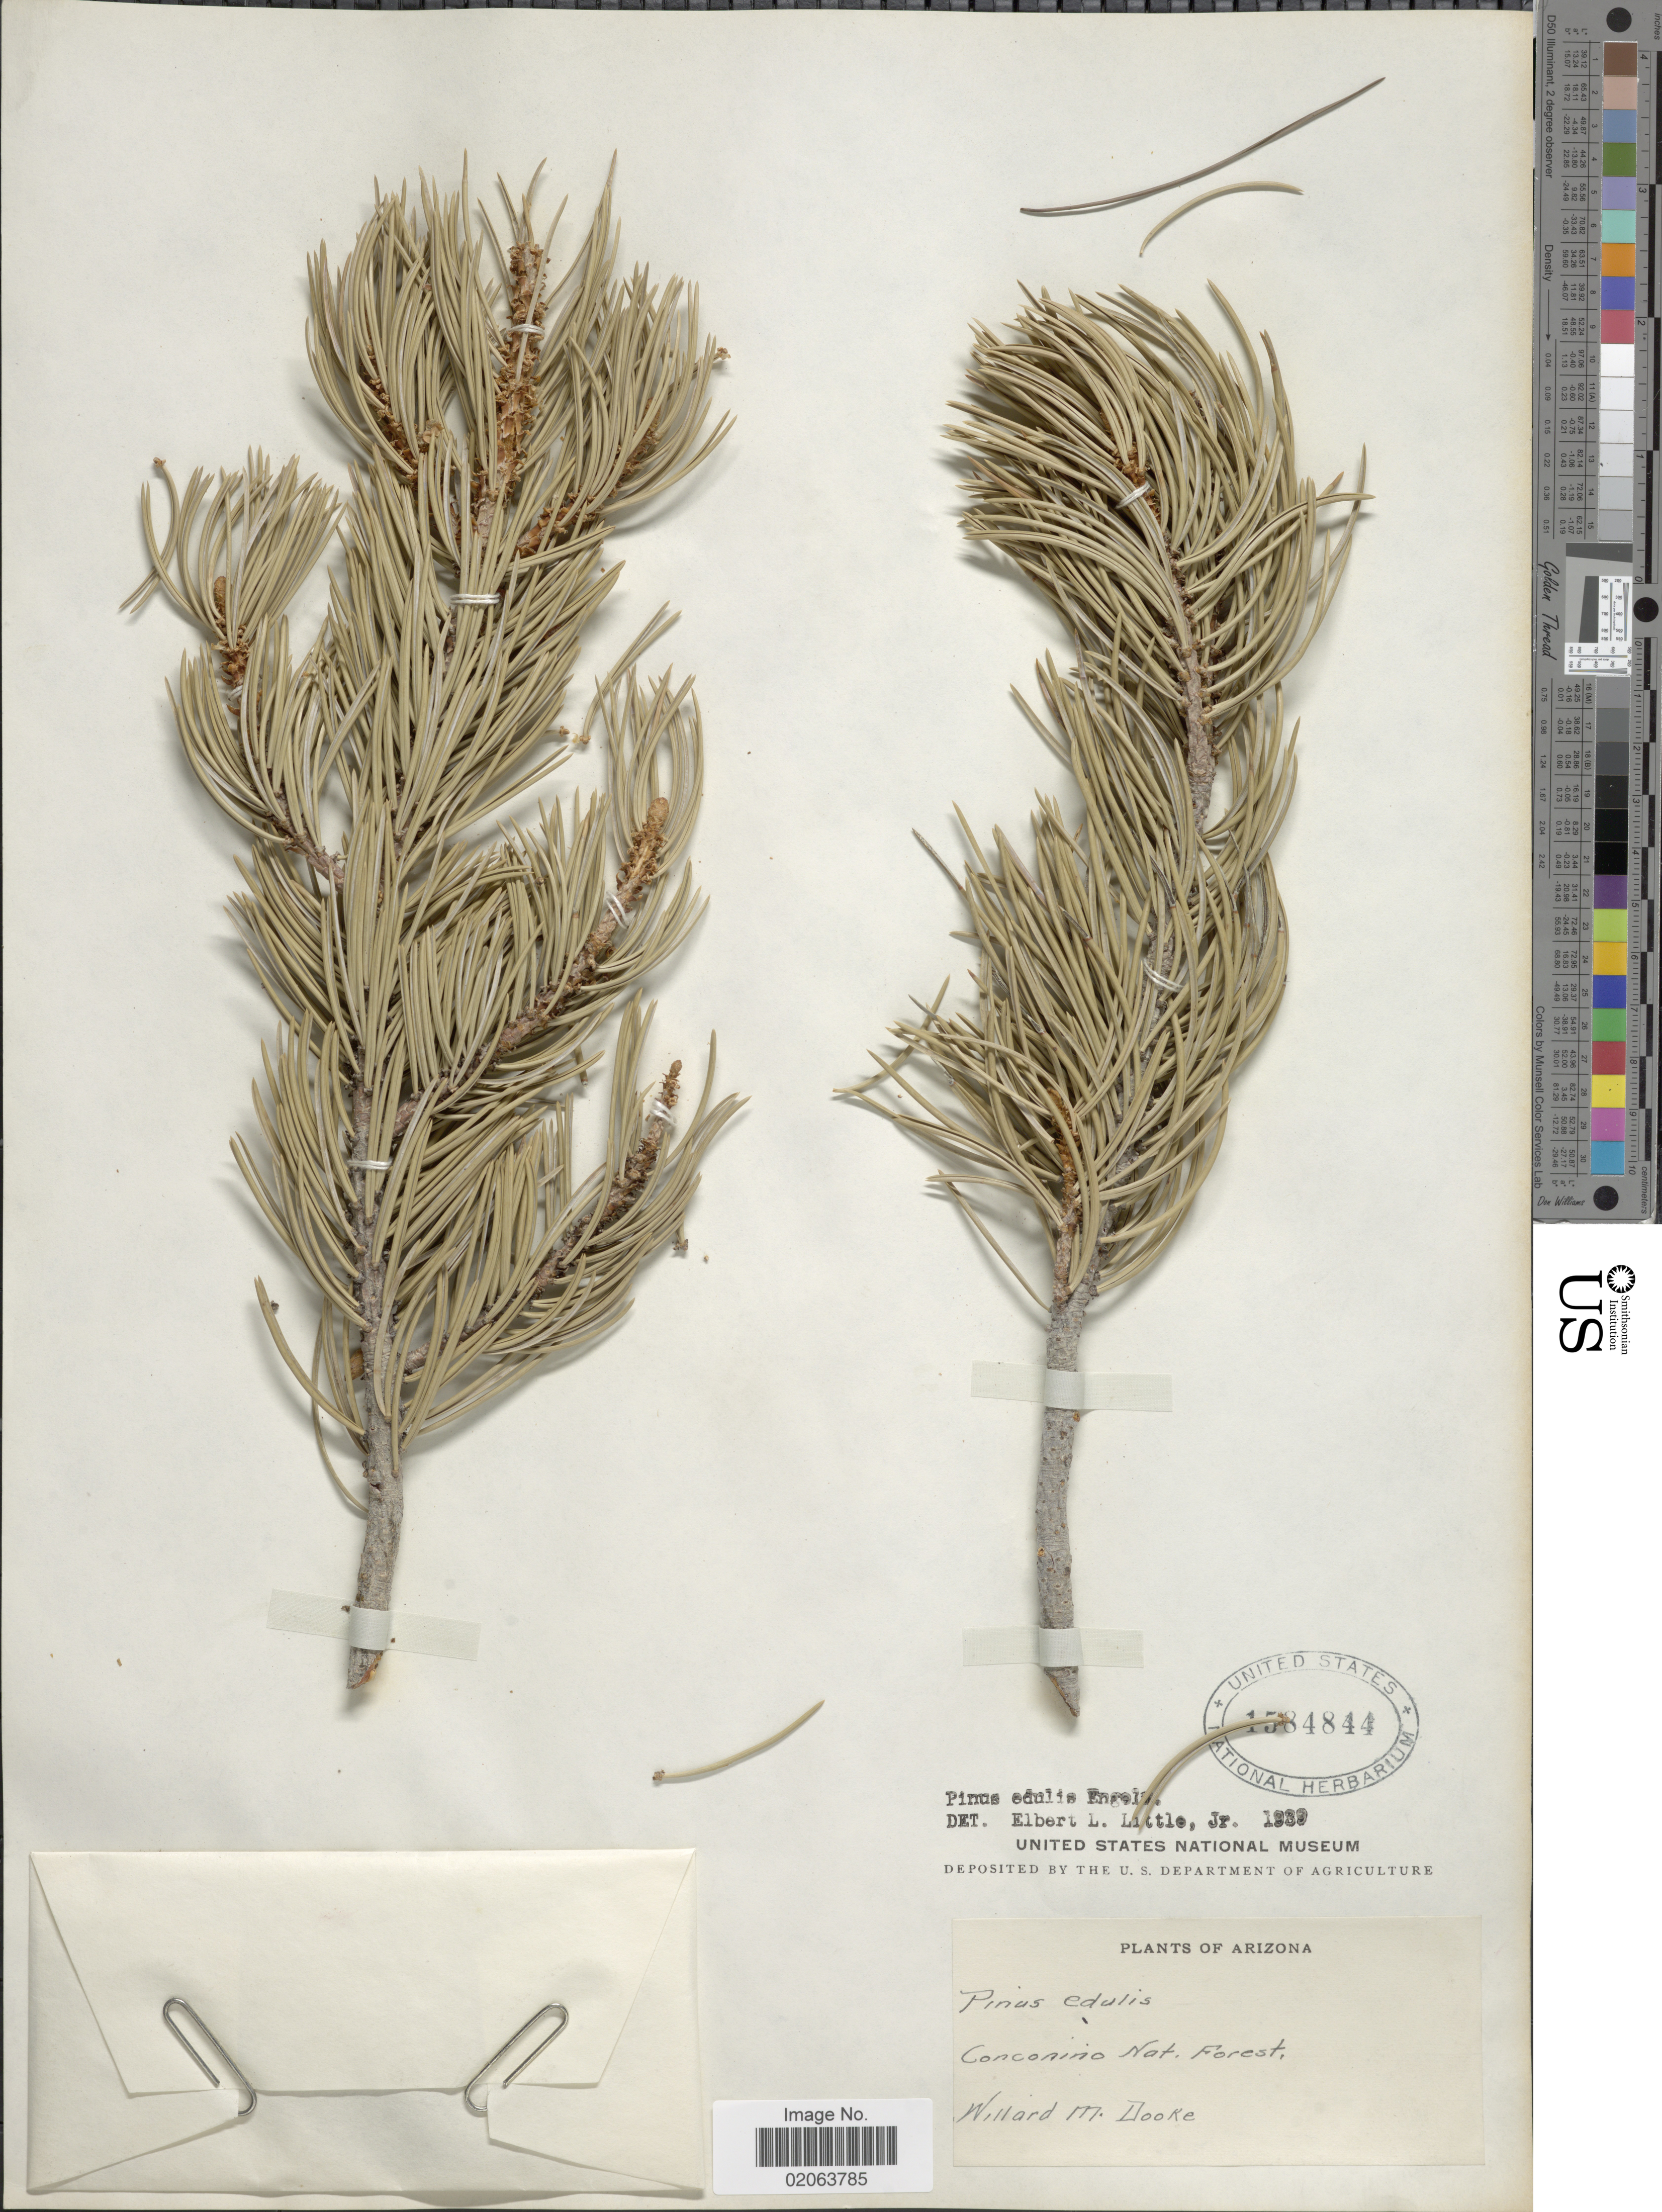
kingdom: Plantae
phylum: Tracheophyta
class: Pinopsida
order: Pinales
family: Pinaceae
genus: Pinus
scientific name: Pinus edulis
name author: Engelm.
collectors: W. Booke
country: United States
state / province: Arizona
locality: Conconino Nat. Forest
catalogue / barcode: US 1584844